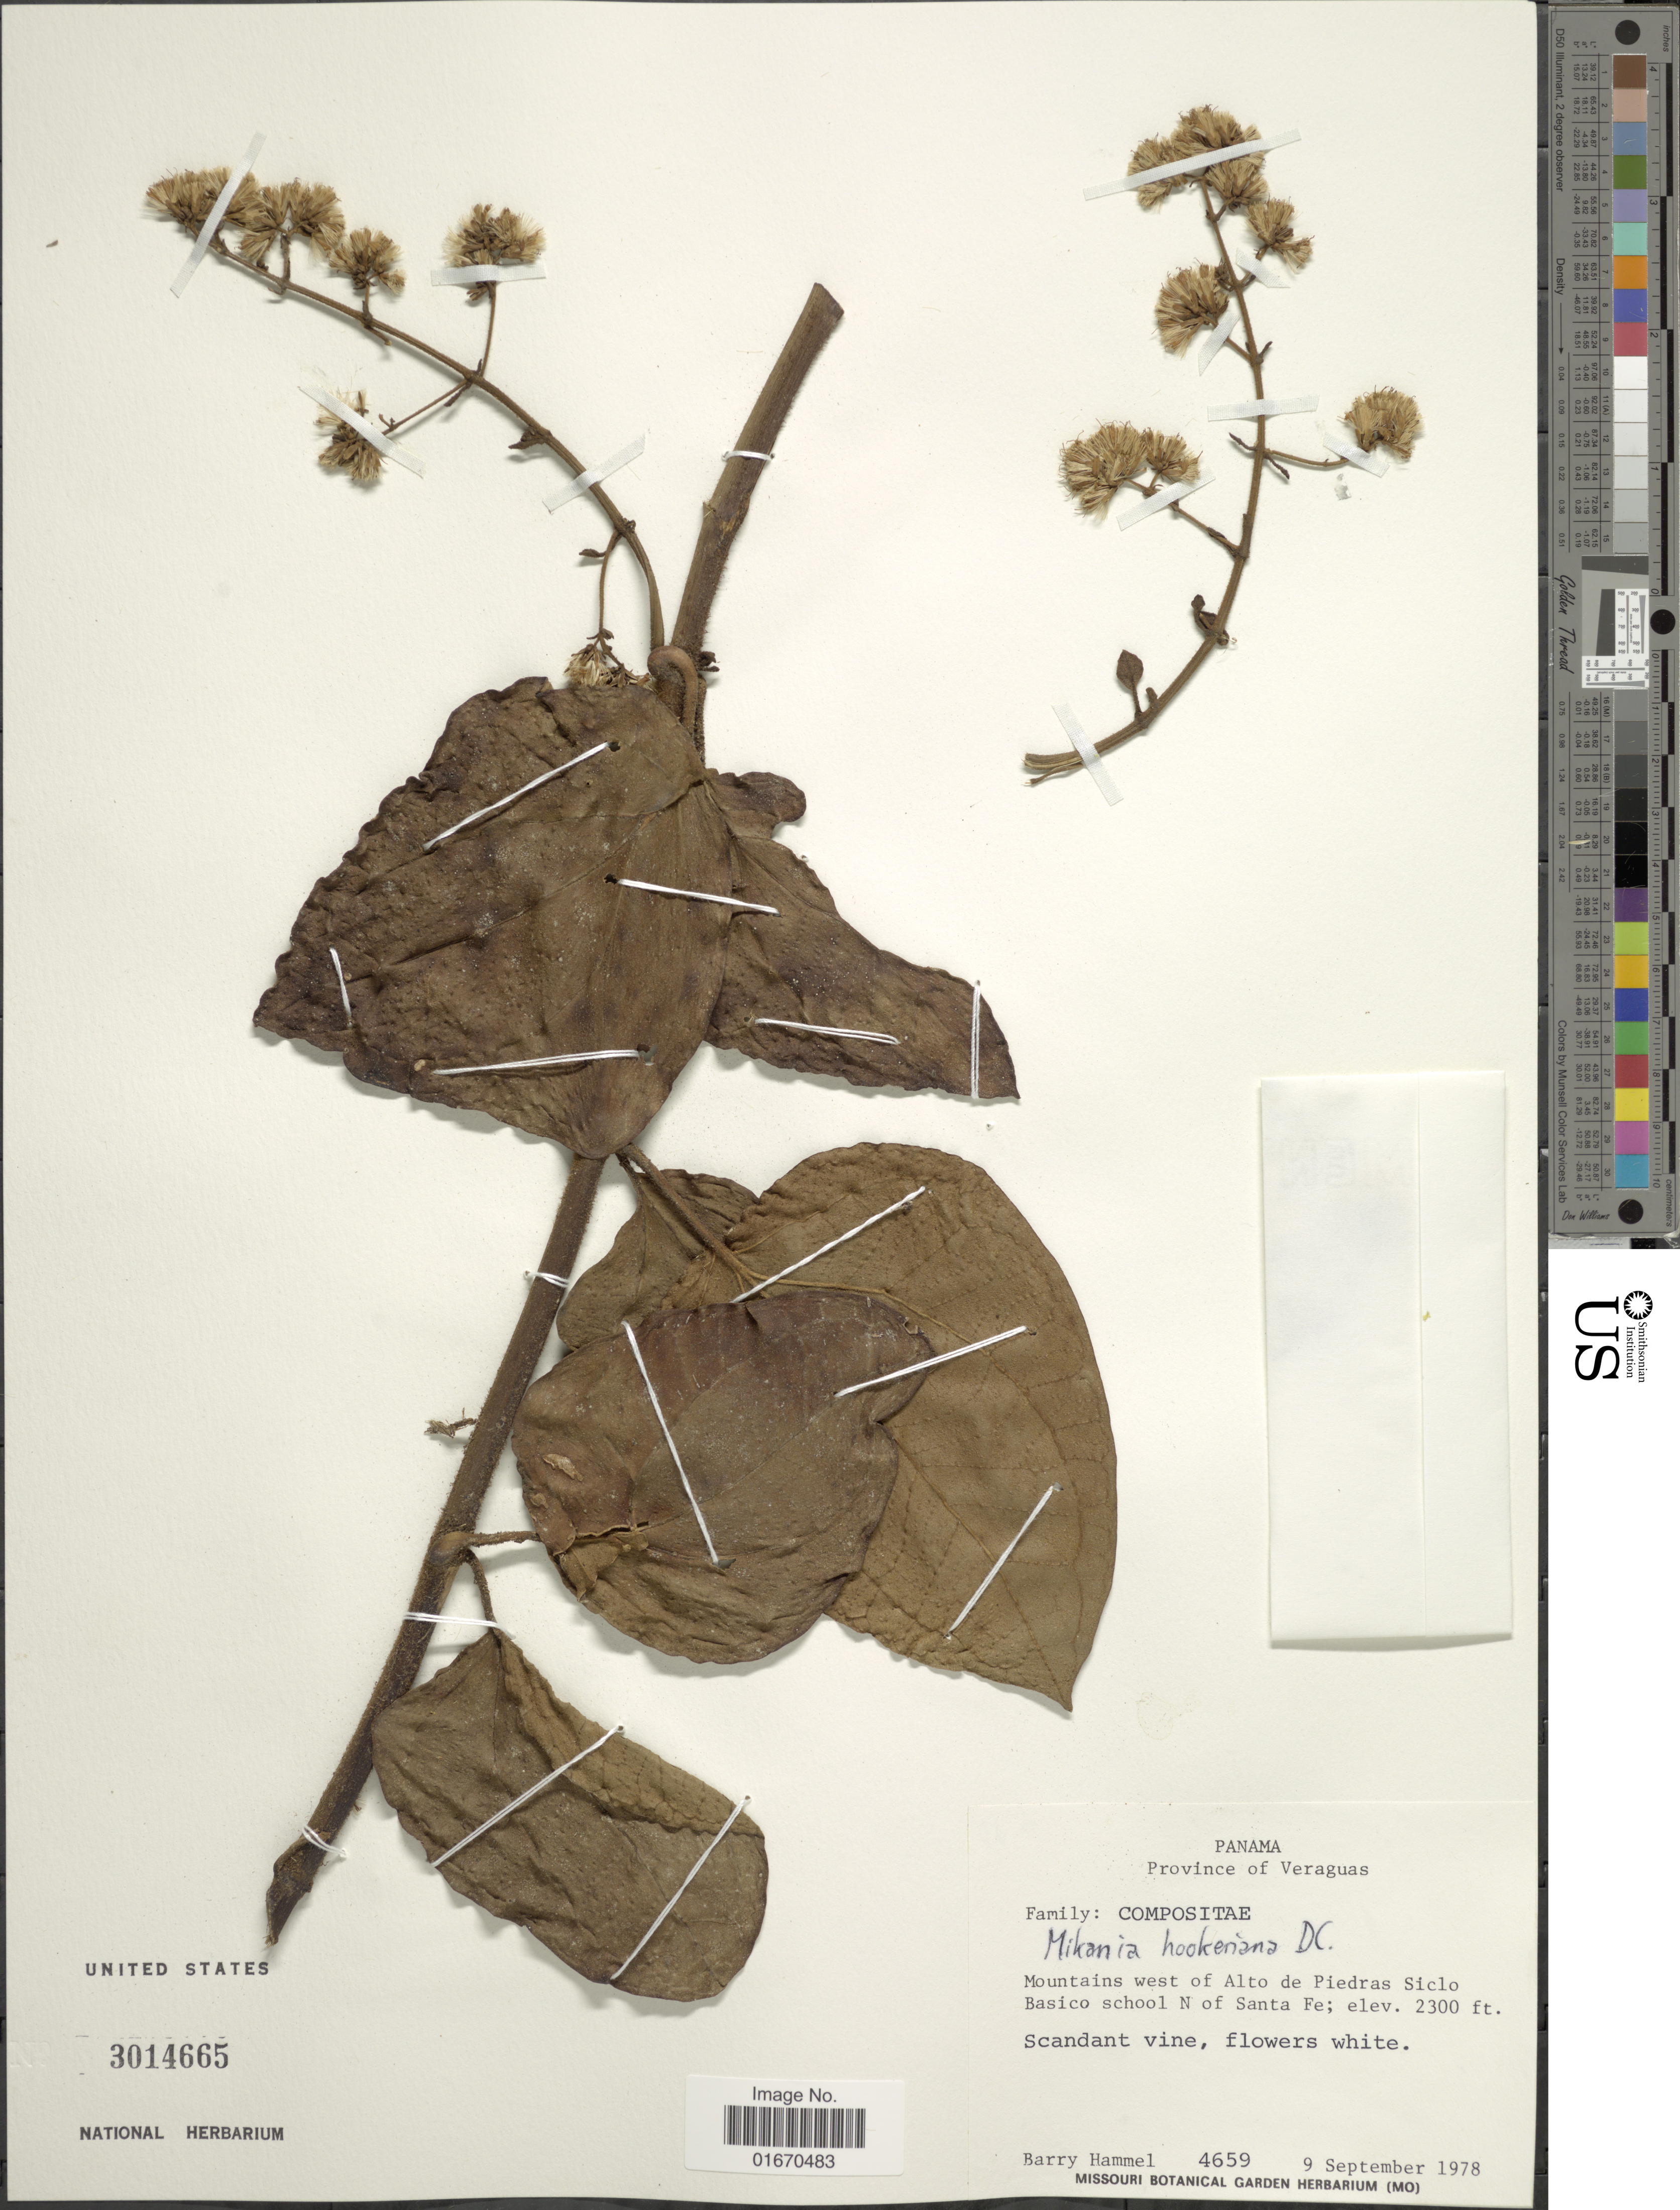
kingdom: Plantae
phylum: Tracheophyta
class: Magnoliopsida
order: Asterales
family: Asteraceae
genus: Mikania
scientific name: Mikania hookeriana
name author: DC.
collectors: B. Hammel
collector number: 4659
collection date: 1978-09-09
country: Panama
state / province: Veraguas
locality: Mountain west of Alto de Piedras Siclo Basico school N of Santa Fe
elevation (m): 701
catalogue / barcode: US 3014665